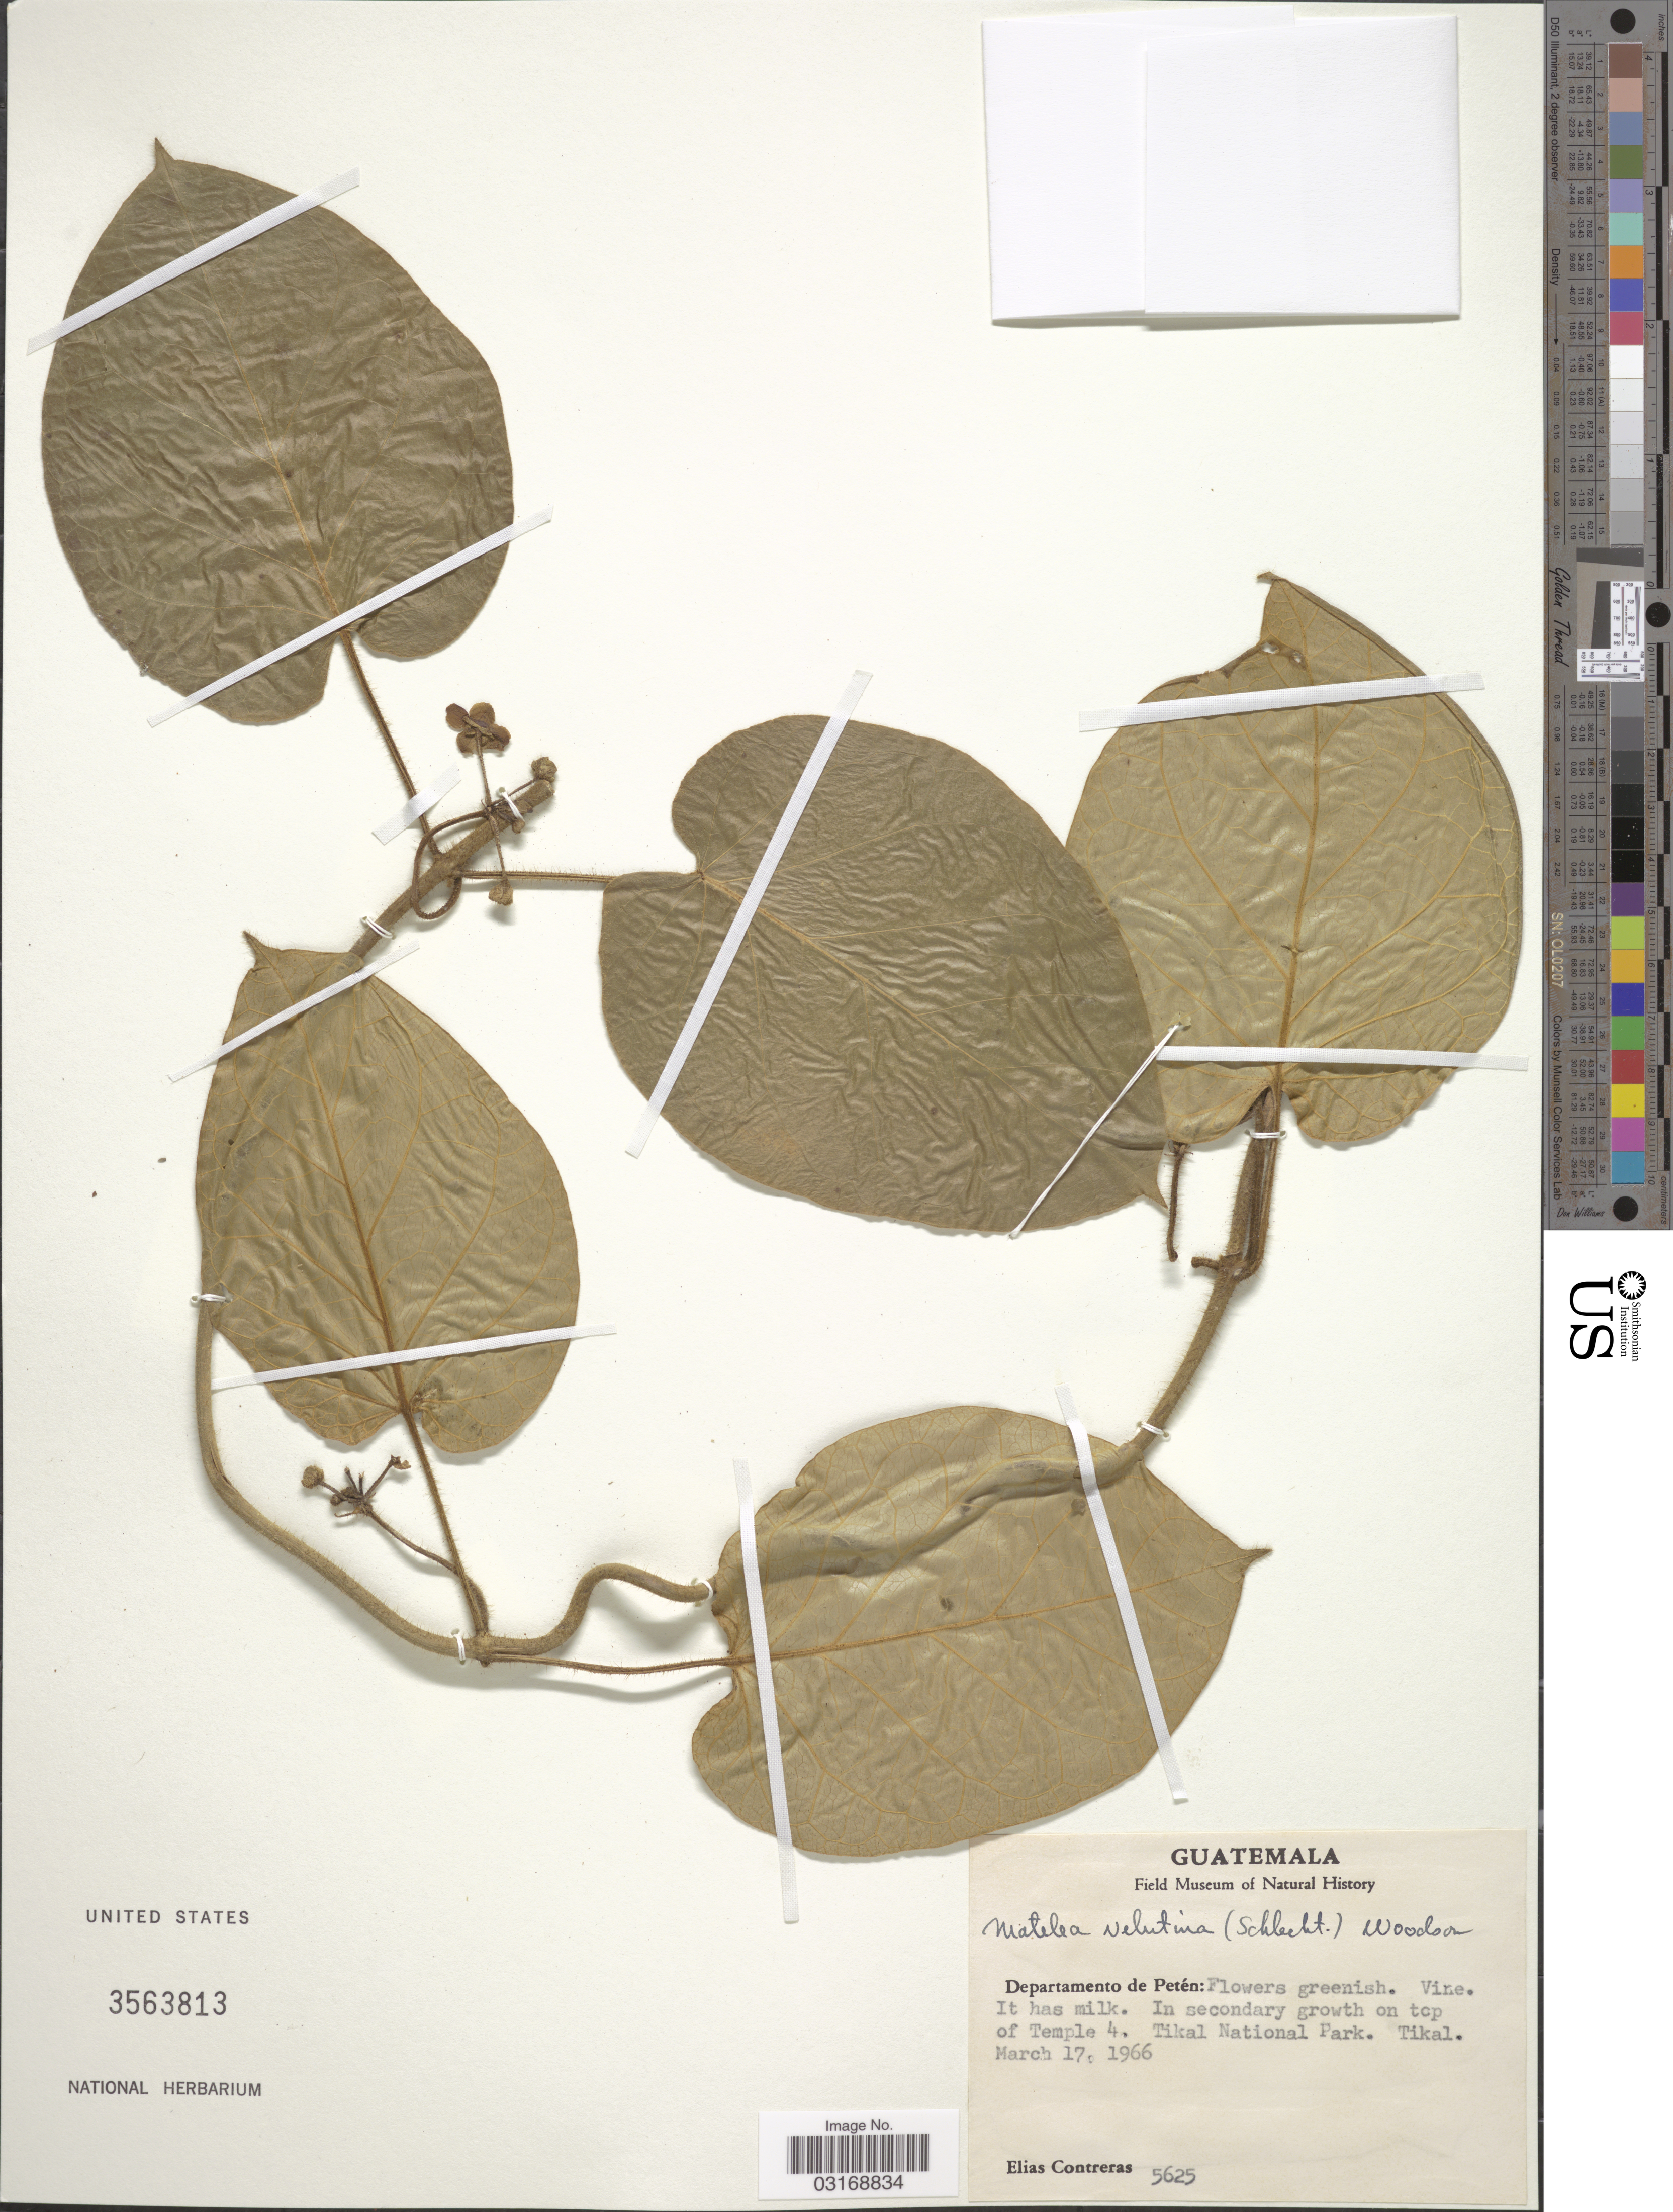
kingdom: Plantae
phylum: Tracheophyta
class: Magnoliopsida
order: Gentianales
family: Apocynaceae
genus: Matelea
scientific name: Matelea velutina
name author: (Schltdl.) Woodson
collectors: E. Contreras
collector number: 5625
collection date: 1966-03-17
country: Guatemala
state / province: El Petén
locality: Departamento de Petén: In secondary growth on top of Temple 4. Tikal National Park. Tikal.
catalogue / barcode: US 3563813